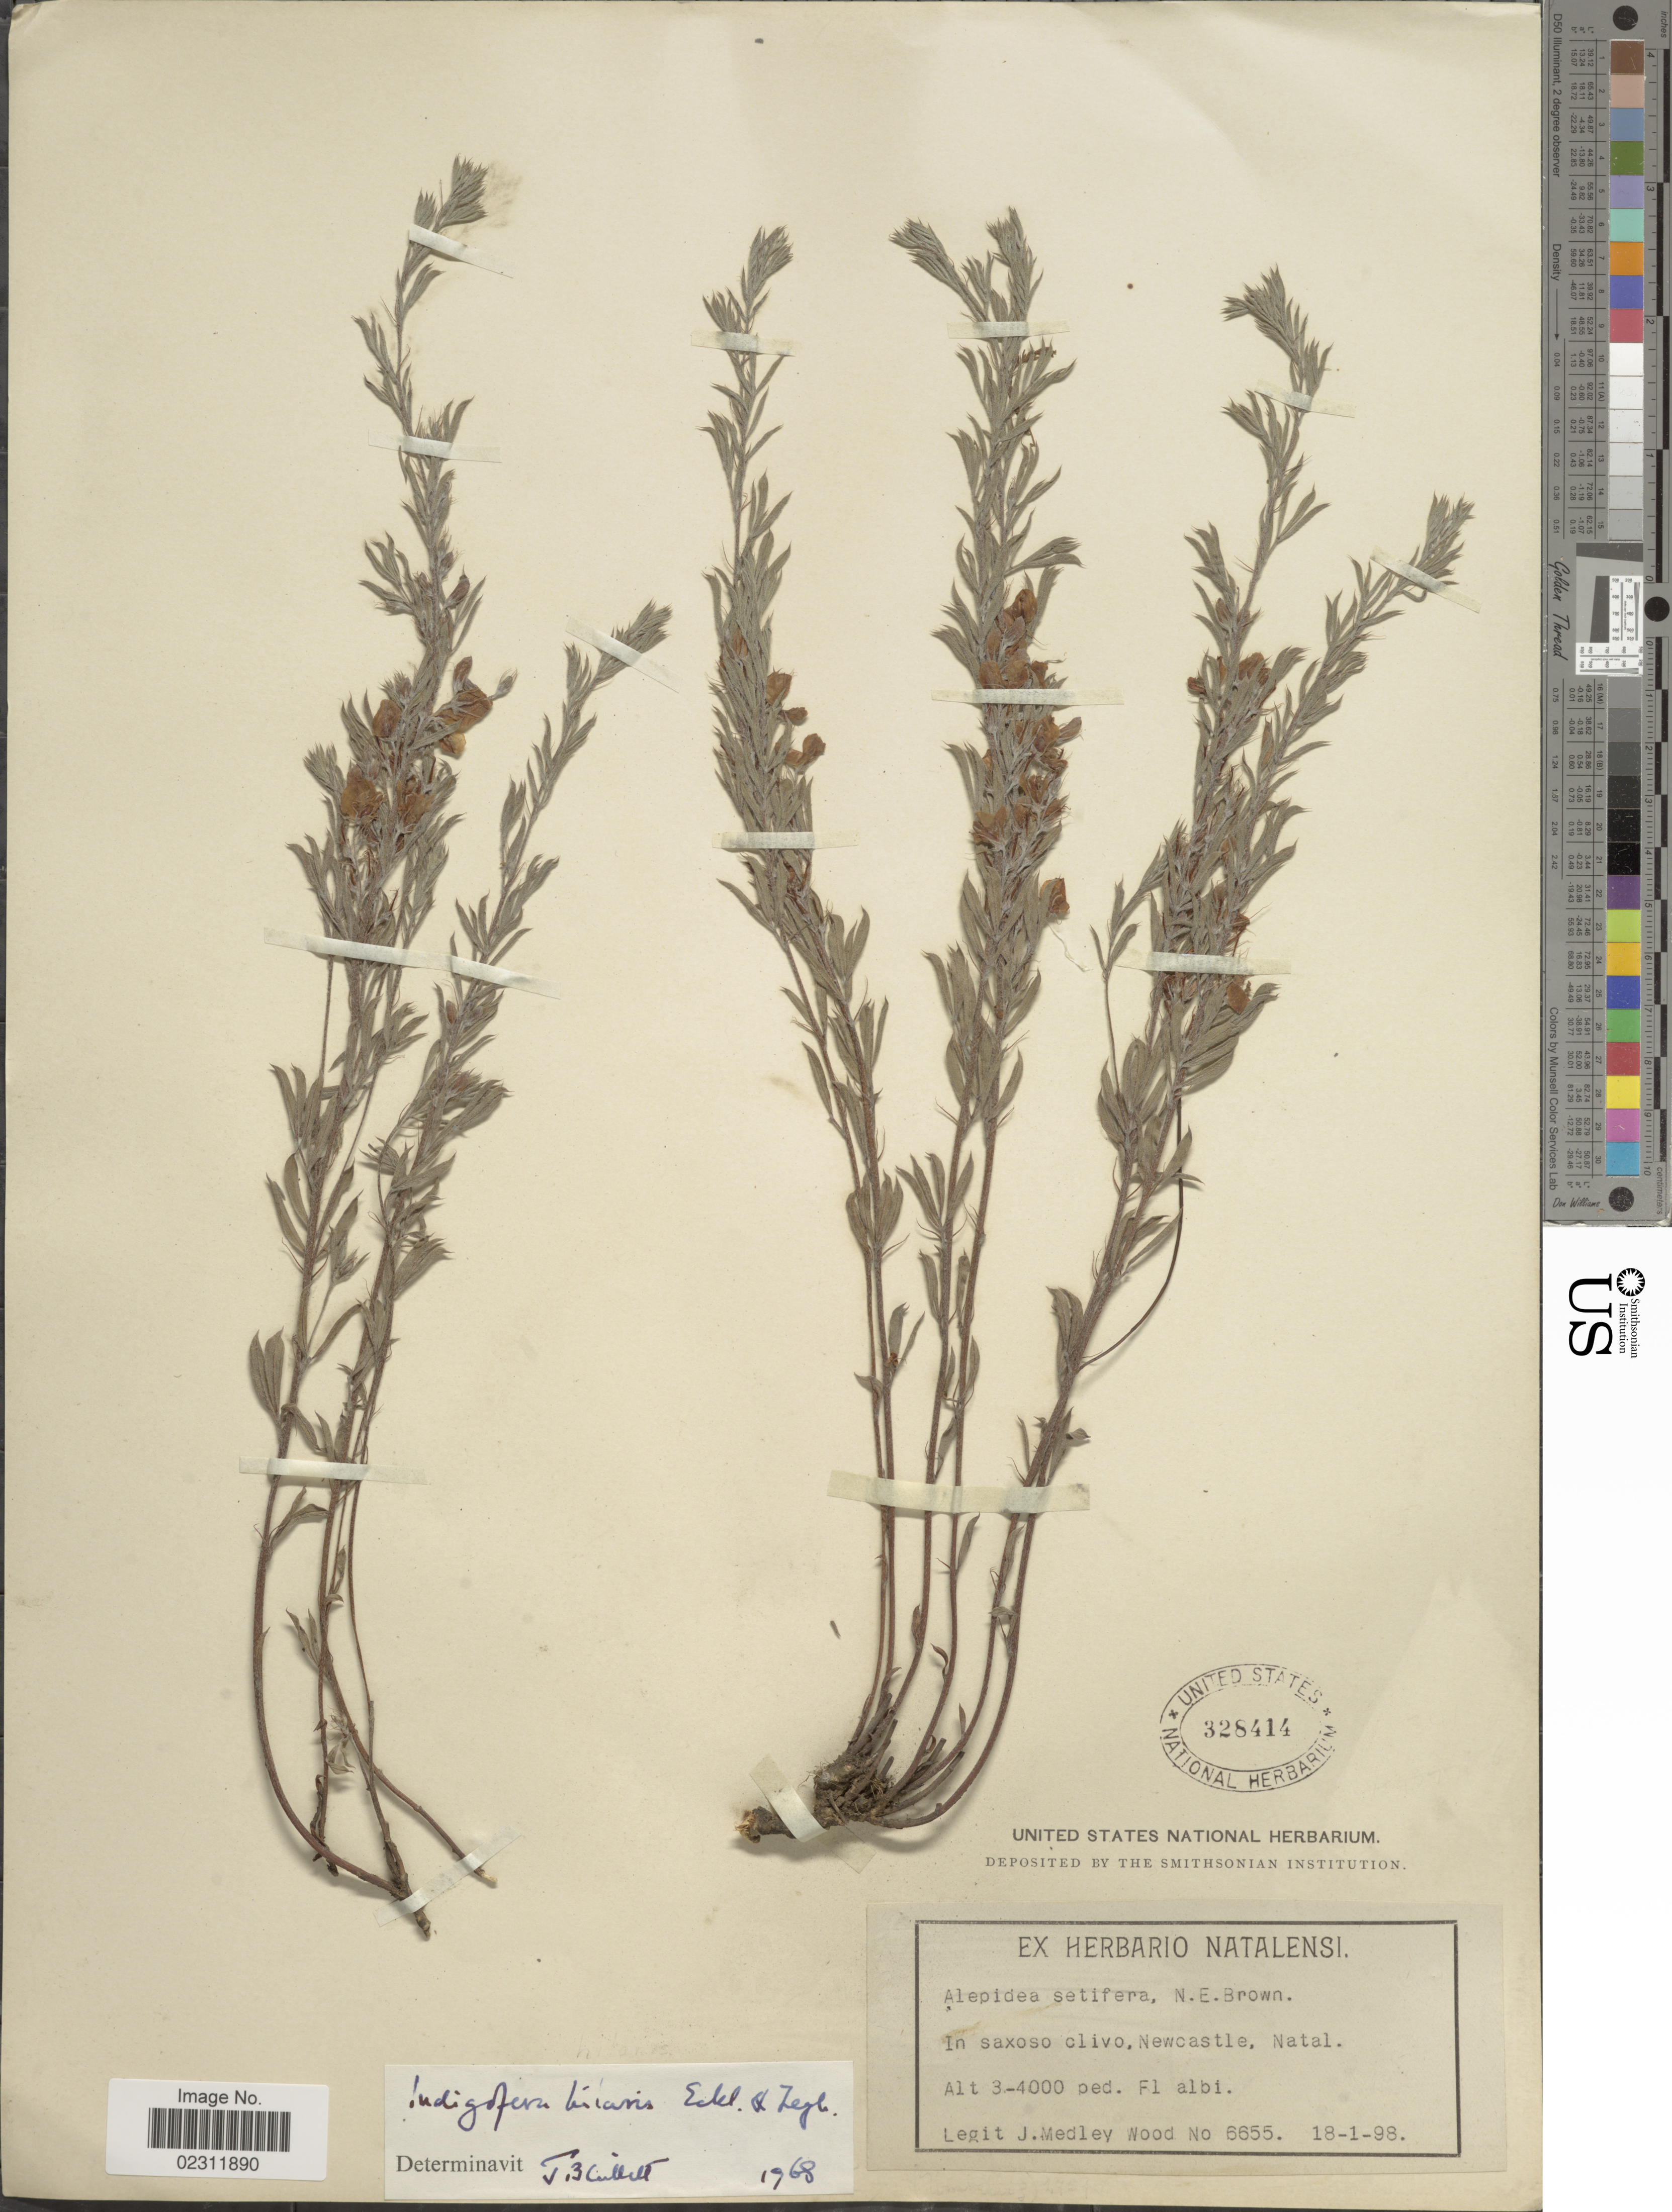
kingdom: Plantae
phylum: Tracheophyta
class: Magnoliopsida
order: Fabales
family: Fabaceae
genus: Indigofera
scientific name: Indigofera hilaris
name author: Eckl. & Zeyh.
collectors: J. Medley Wood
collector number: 6655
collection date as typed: Transcribed d/m/y: 18/1/98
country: South Africa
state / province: KwaZulu-Natal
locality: Newcastle, Natal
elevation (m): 914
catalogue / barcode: US 328414